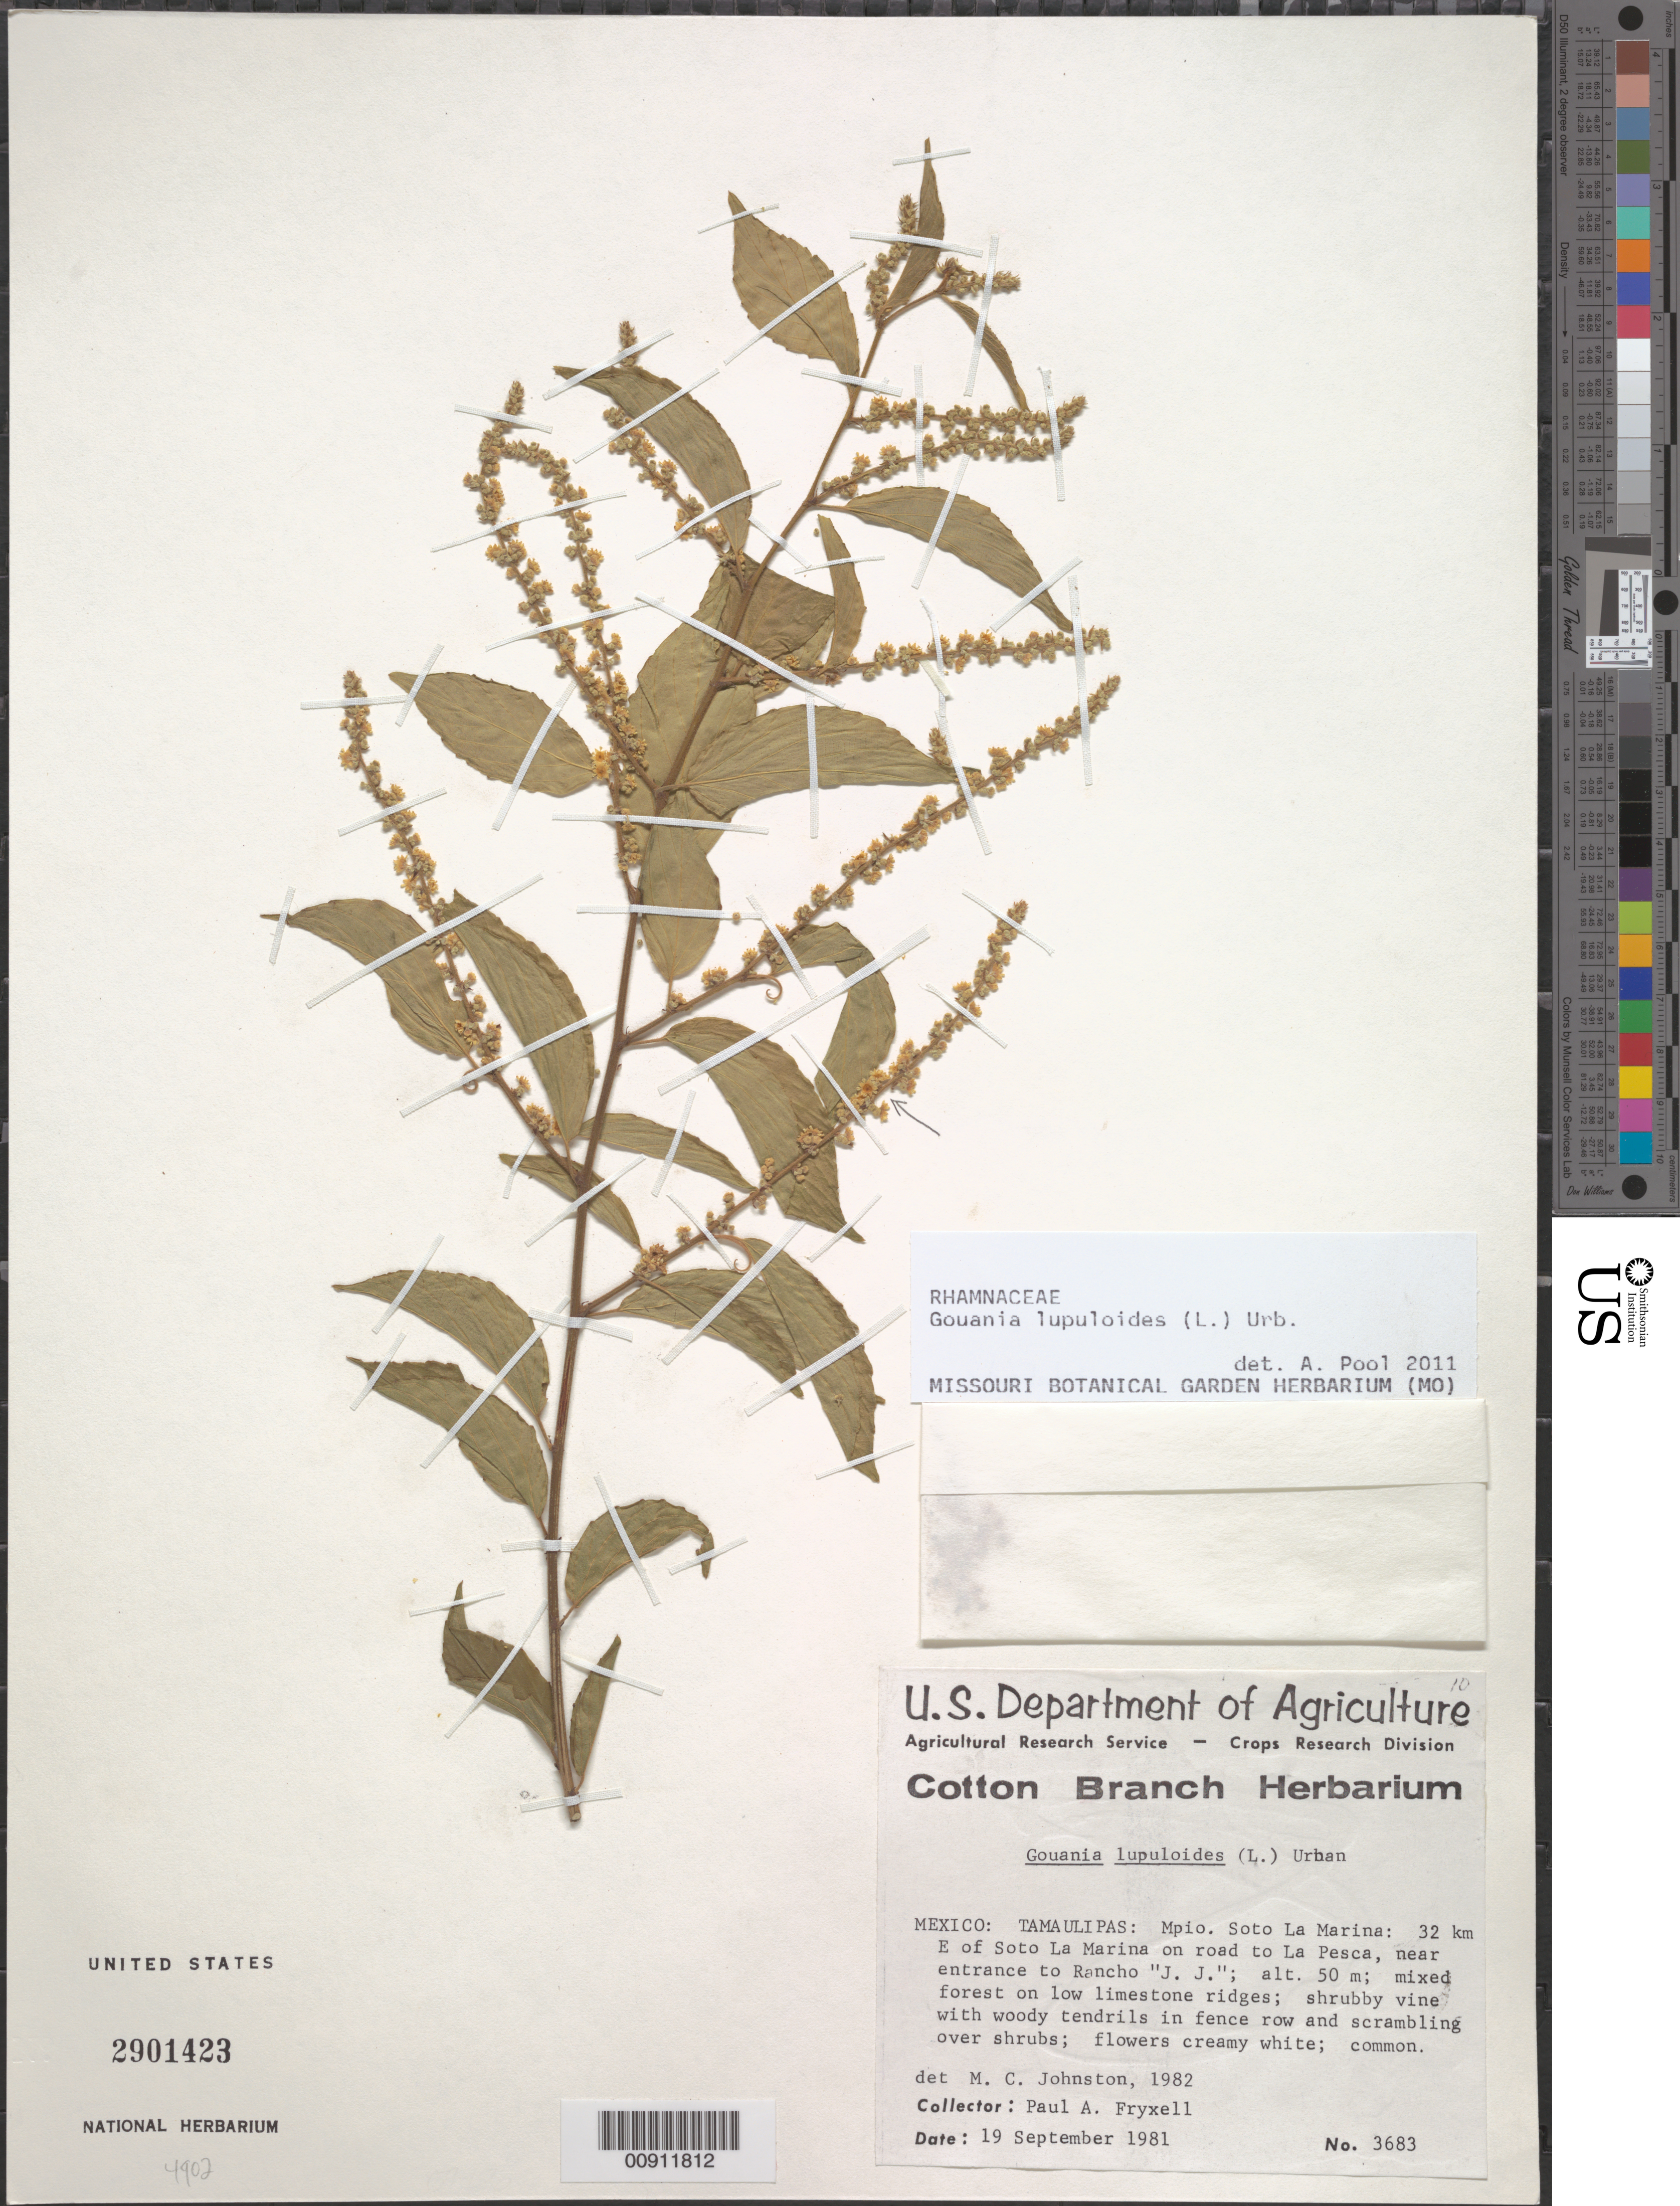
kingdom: Plantae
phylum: Tracheophyta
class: Magnoliopsida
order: Rosales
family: Rhamnaceae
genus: Gouania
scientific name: Gouania lupuloides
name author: (L.) Urb.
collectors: P. A. Fryxell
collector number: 3683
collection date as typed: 19 Sep 1981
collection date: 1981-09-19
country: Mexico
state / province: Tamaulipas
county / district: Soto la Marina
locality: Tamaulipas: Mpio. Soto la Marina: 32 km E of Soto la Marina on road to La Pesca, near entrance to Rancho "J.J."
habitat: Mixed forest on low limestone ridges. Vine in fence row and scrambling over shrubs.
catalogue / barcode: US 2901423